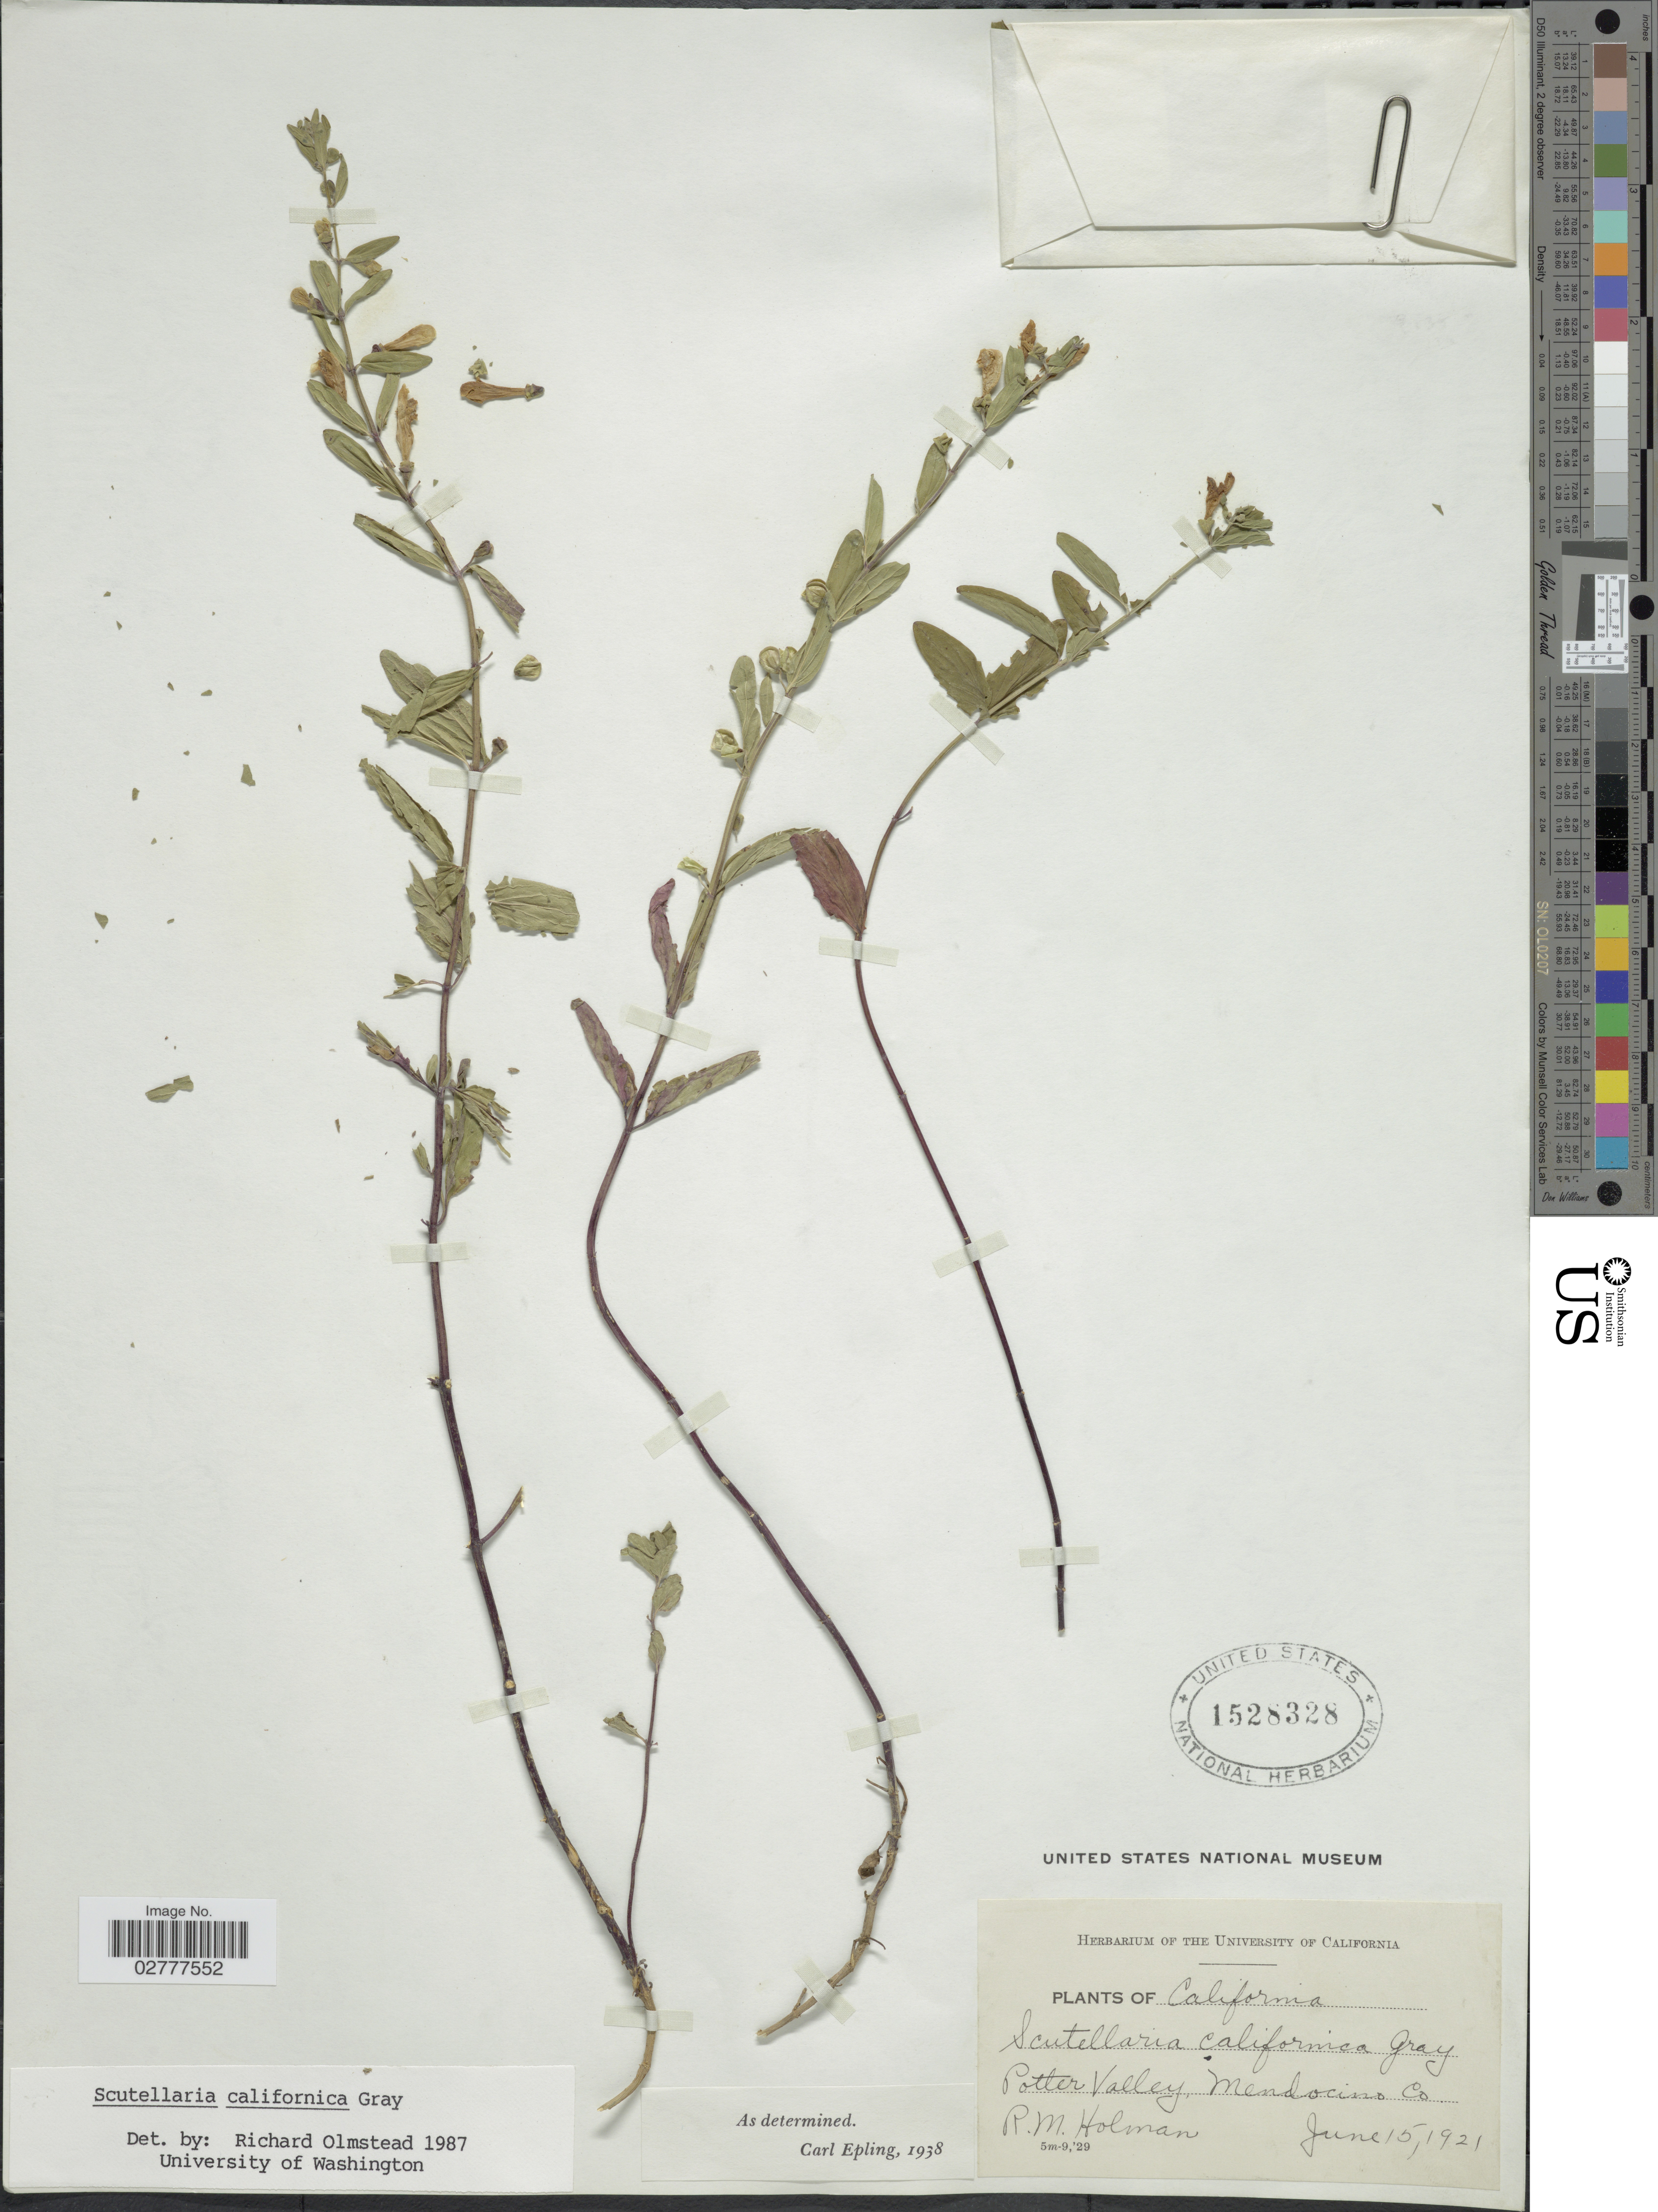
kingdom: Plantae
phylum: Tracheophyta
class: Magnoliopsida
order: Lamiales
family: Lamiaceae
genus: Scutellaria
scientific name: Scutellaria californica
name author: A. Gray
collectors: R. Holman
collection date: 1921-06-15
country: United States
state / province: California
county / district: Mendocino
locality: Potter Valley, Mendocino Co.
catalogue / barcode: US 1528328